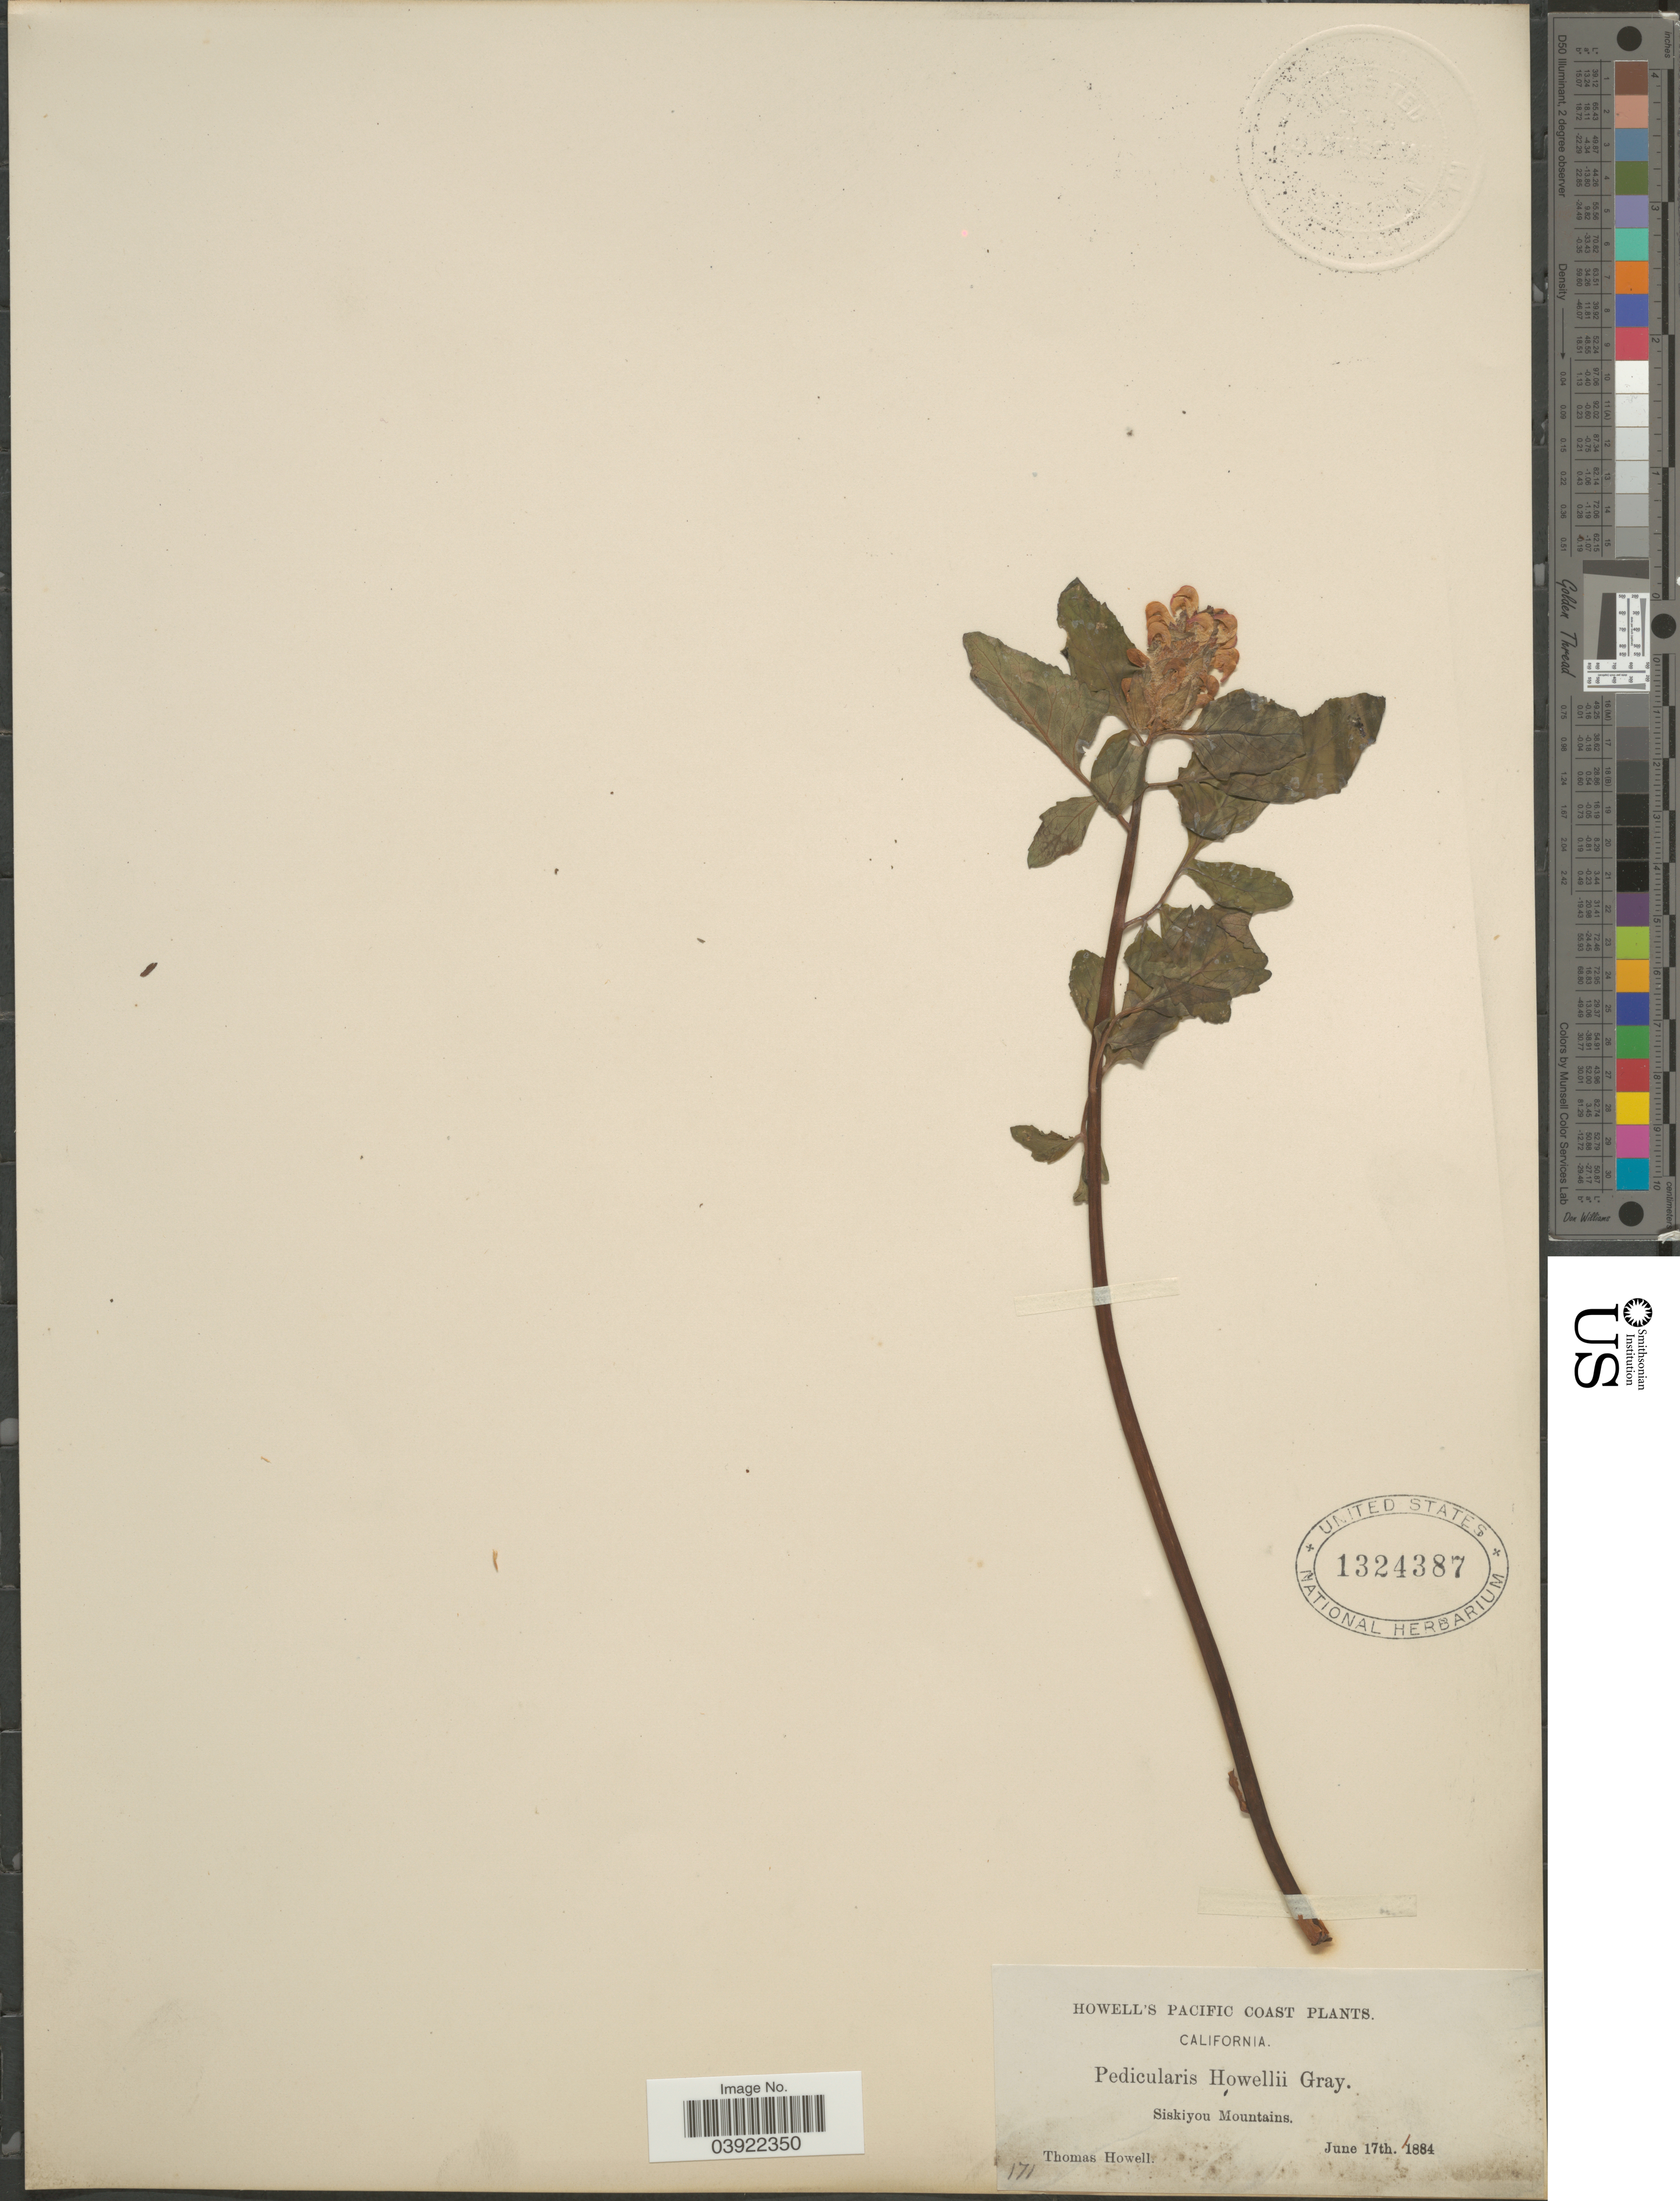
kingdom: Plantae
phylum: Tracheophyta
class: Magnoliopsida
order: Lamiales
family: Orobanchaceae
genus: Pedicularis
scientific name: Pedicularis howellii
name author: A. Gray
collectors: T. Howell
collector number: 171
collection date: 1884-06-17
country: United States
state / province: California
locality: Pacific Coast. Siskiyou Mountains.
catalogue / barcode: US 1324387